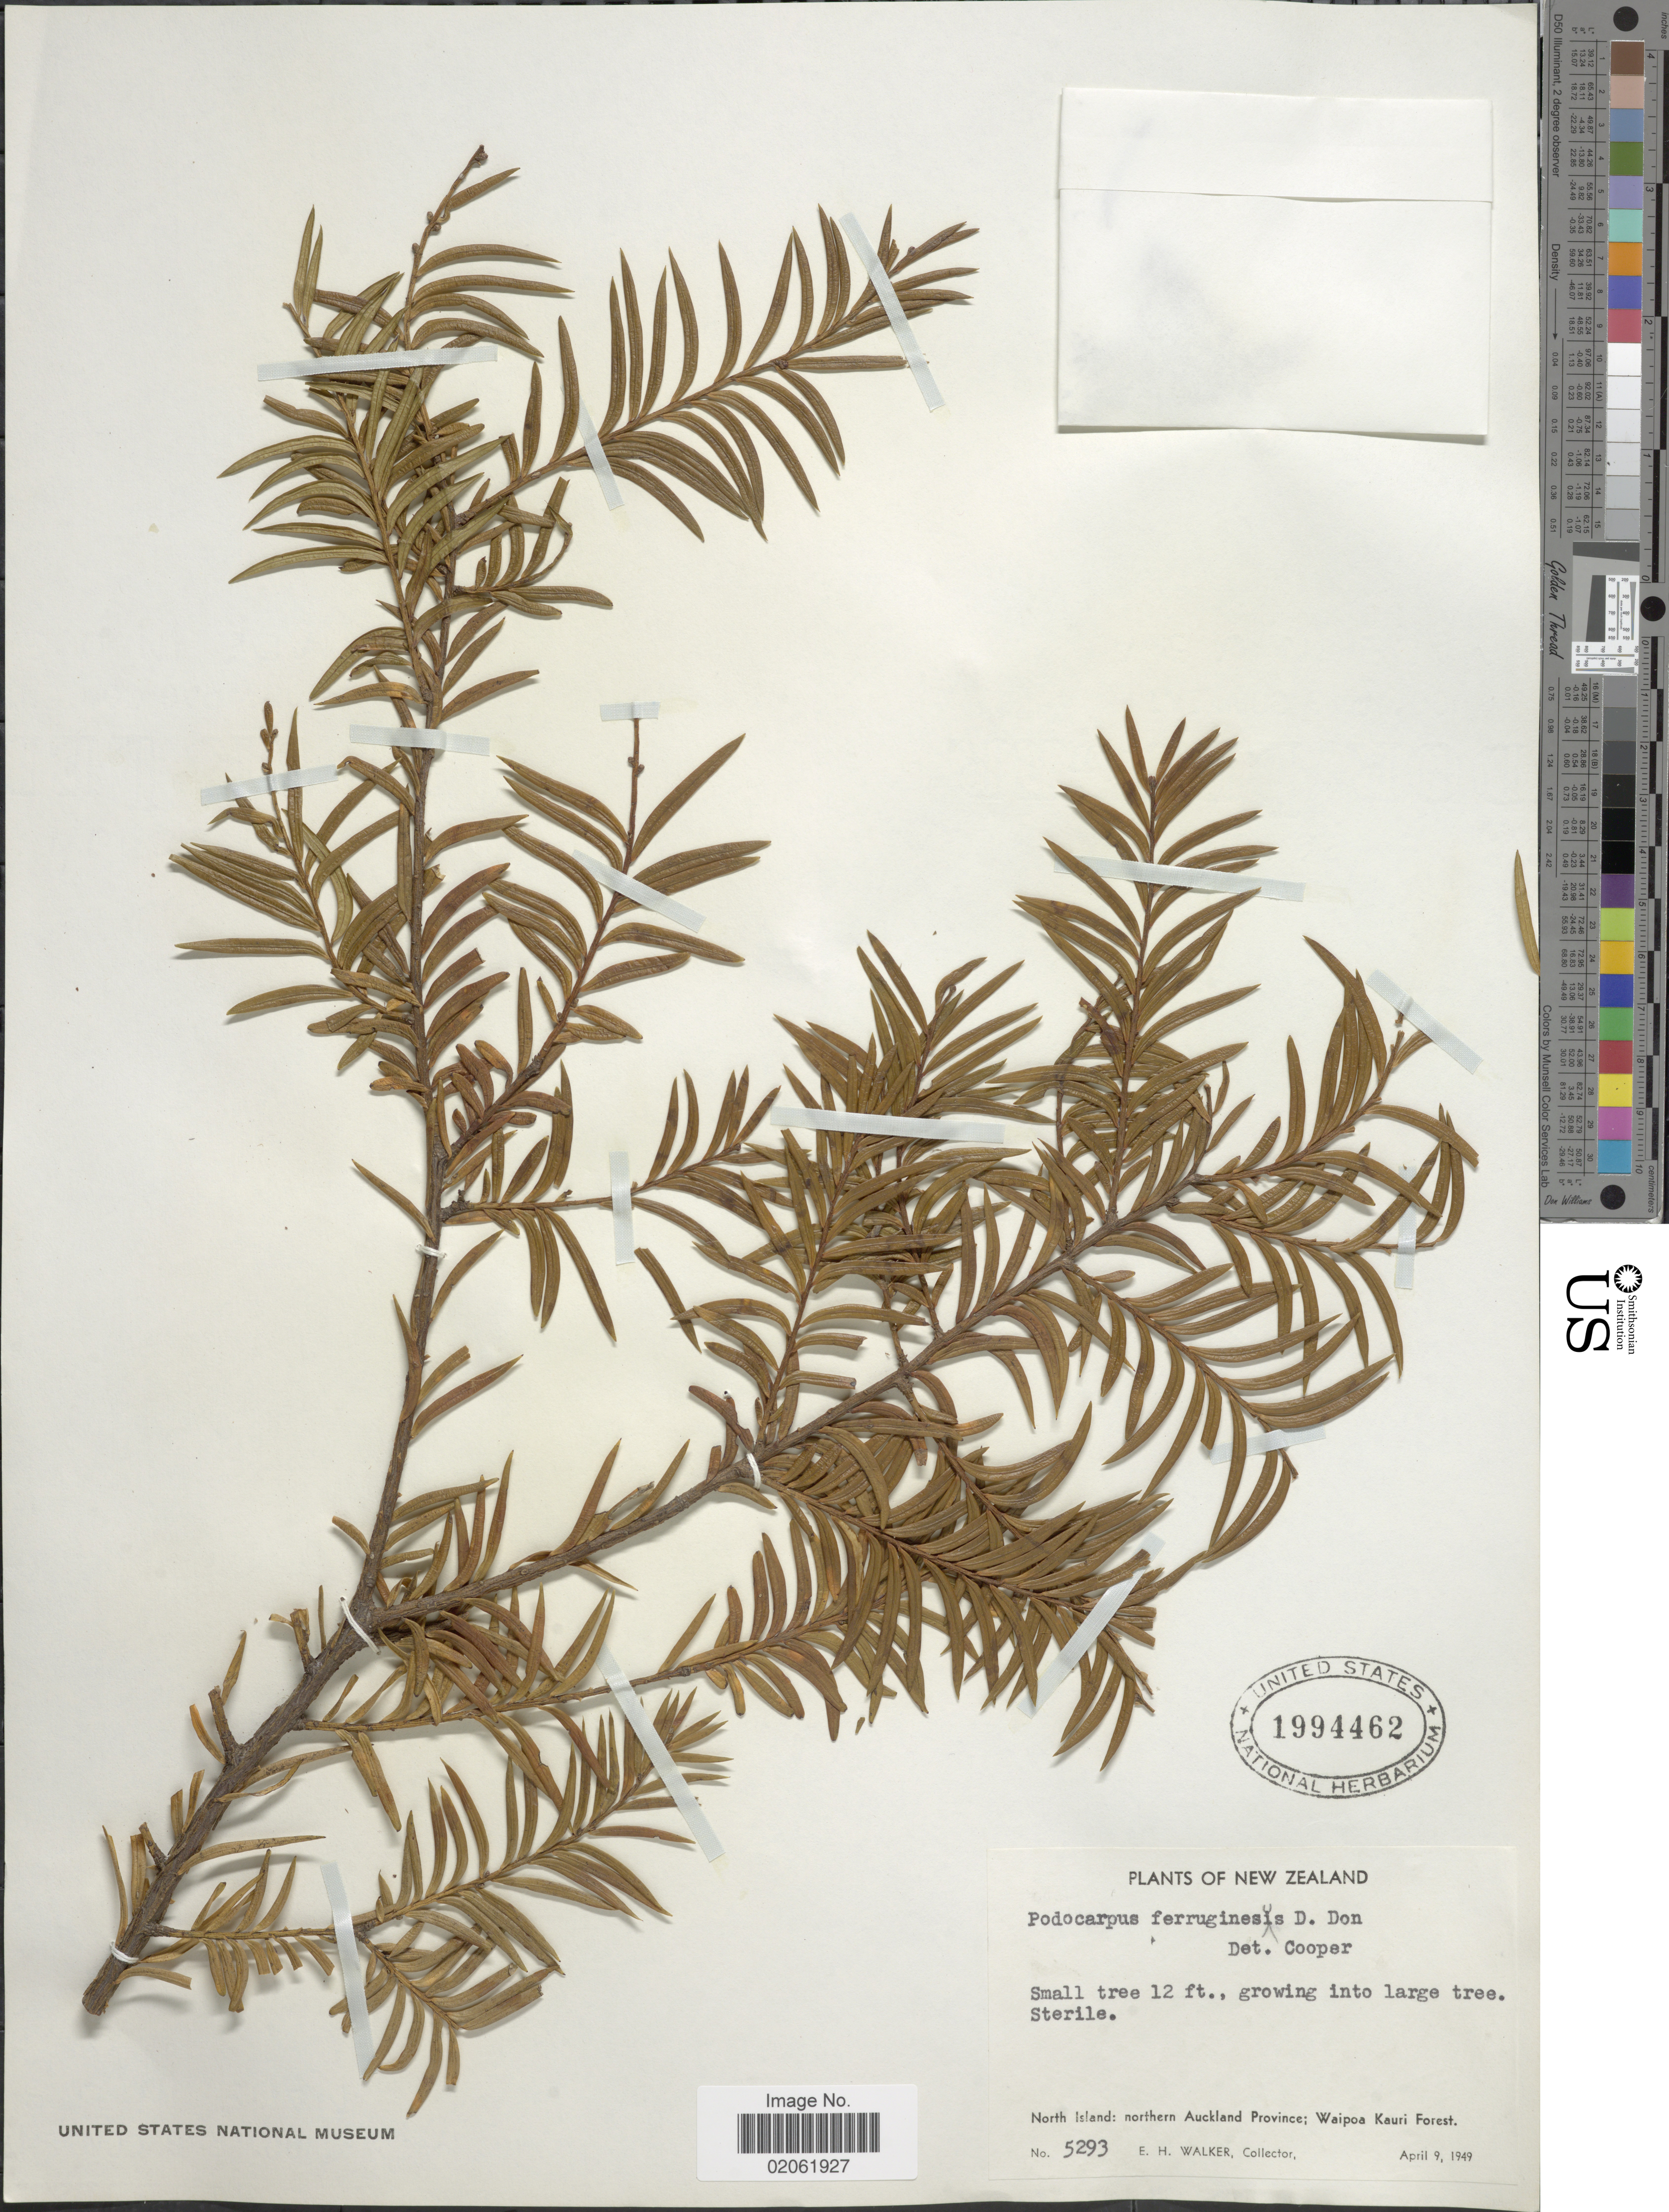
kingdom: Plantae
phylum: Tracheophyta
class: Pinopsida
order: Pinales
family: Podocarpaceae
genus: Podocarpus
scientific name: Podocarpus ferrugineus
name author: G. Benn. ex D. Don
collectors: E. H. Walker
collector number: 5293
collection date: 1949-04-09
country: New Zealand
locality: New Zealand. North Island: Auckland Province; Waipoa Kauri Forest.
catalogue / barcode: US 1994462